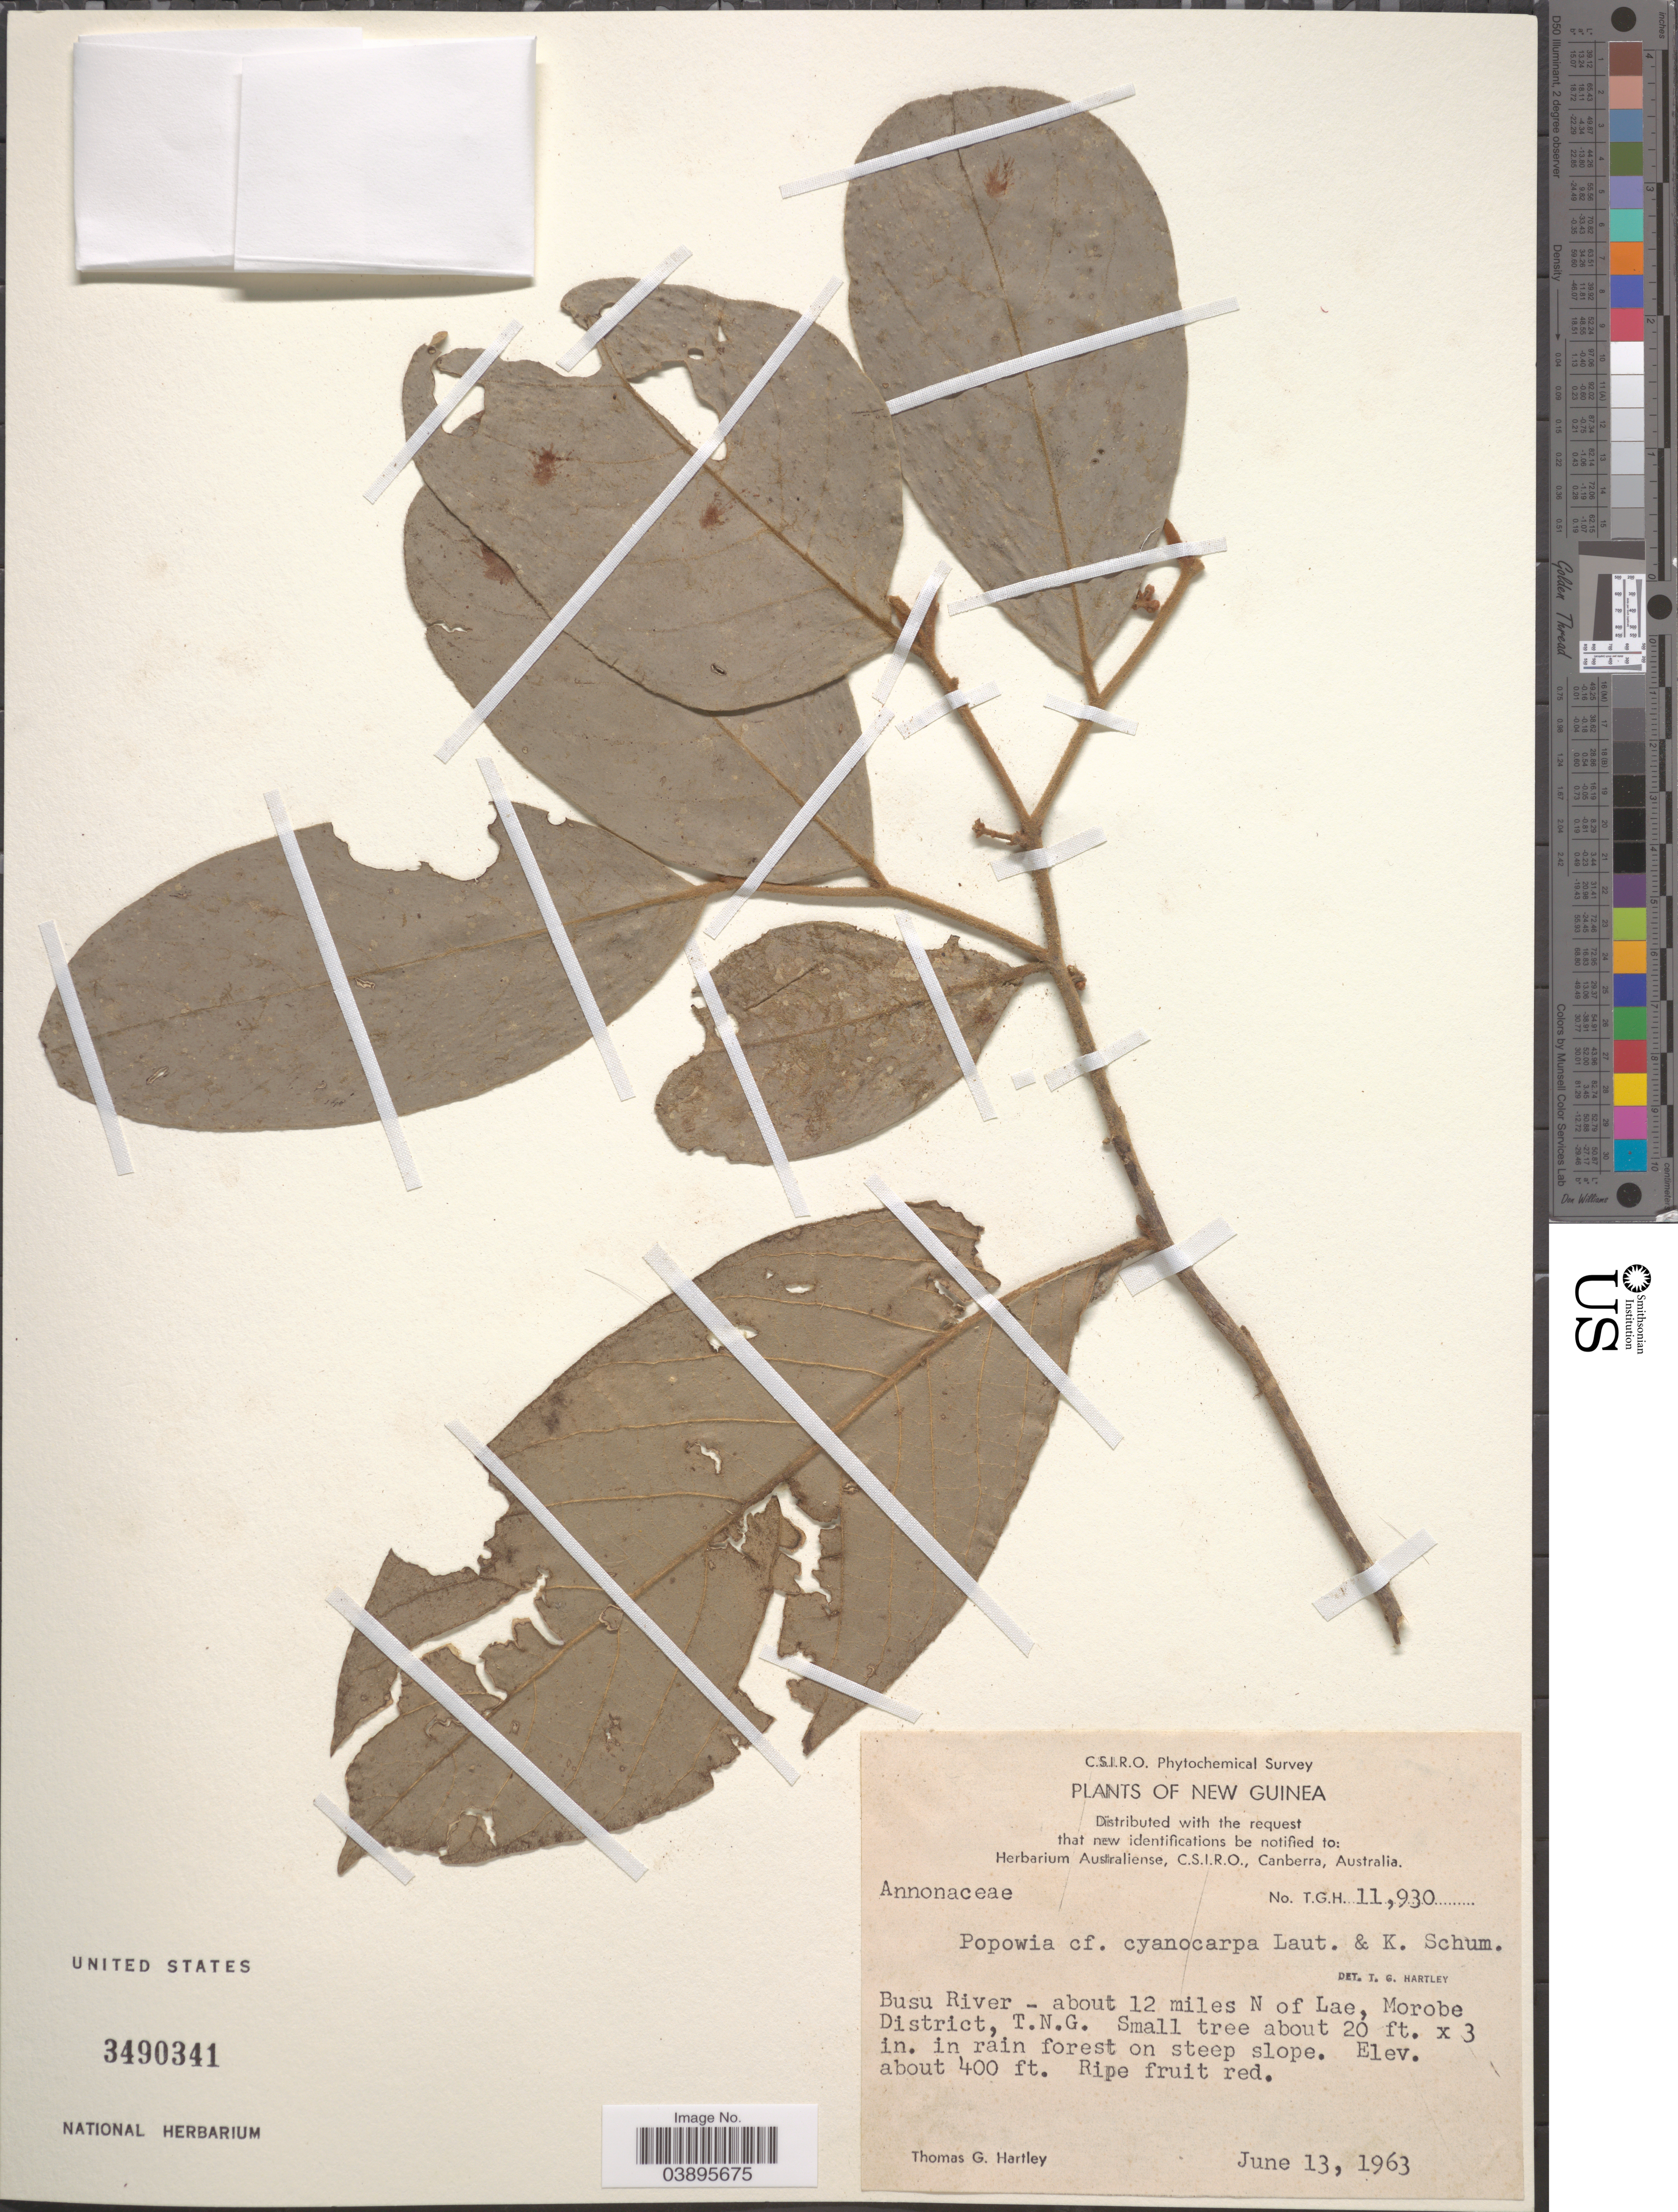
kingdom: Plantae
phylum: Tracheophyta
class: Magnoliopsida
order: Magnoliales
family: Annonaceae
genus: Popowia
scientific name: Popowia cyanocarpa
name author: K. Schum. & Lauterb.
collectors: T. G. Hartley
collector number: TGH11930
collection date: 1963-06-13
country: Papua New Guinea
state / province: Morobe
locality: New Guinea. Busu River - about 12 miles N of Lae, Morobe District, T.N.G.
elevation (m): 122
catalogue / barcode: US 3490341